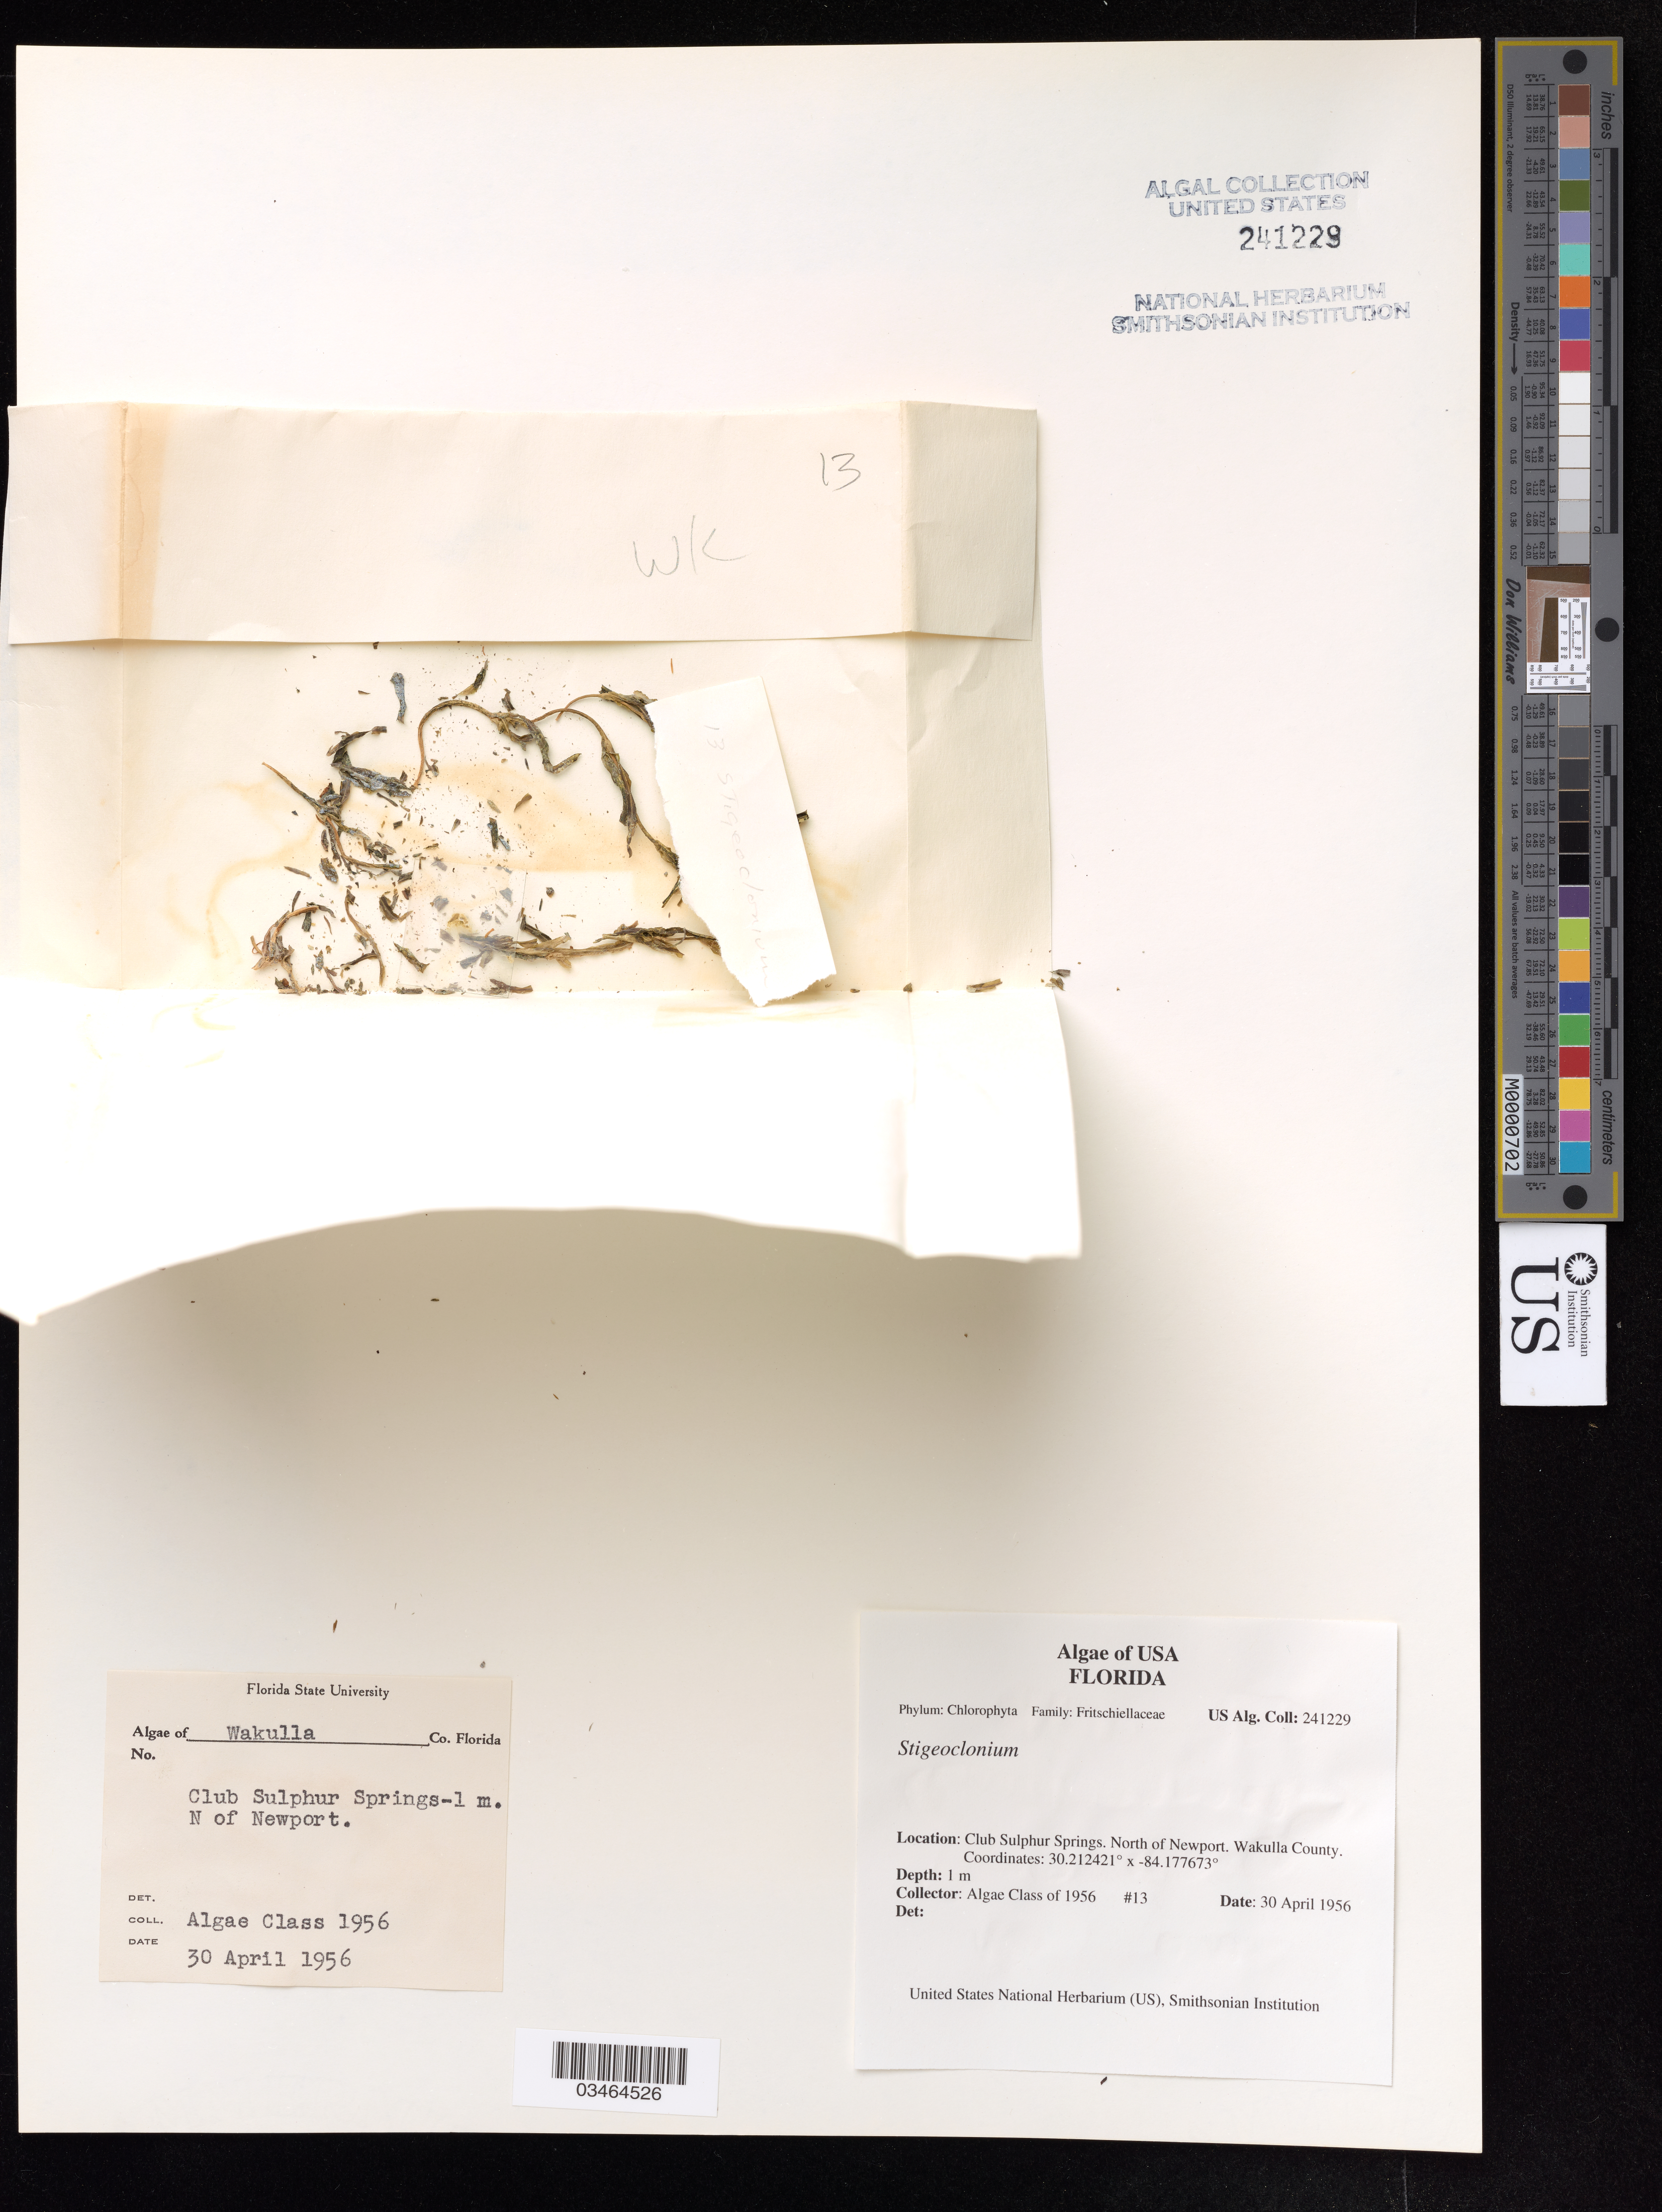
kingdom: Plantae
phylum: Chlorophyta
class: Chlorophyceae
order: Chaetophorales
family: Chaetophoraceae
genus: Stigeoclonium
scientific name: Stigeoclonium sp.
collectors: Algae Class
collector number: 13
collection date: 1956-04-30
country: United States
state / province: Florida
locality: Club Sulphur Springs. North of Newport. Wakulla County.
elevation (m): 1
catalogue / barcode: US 241229